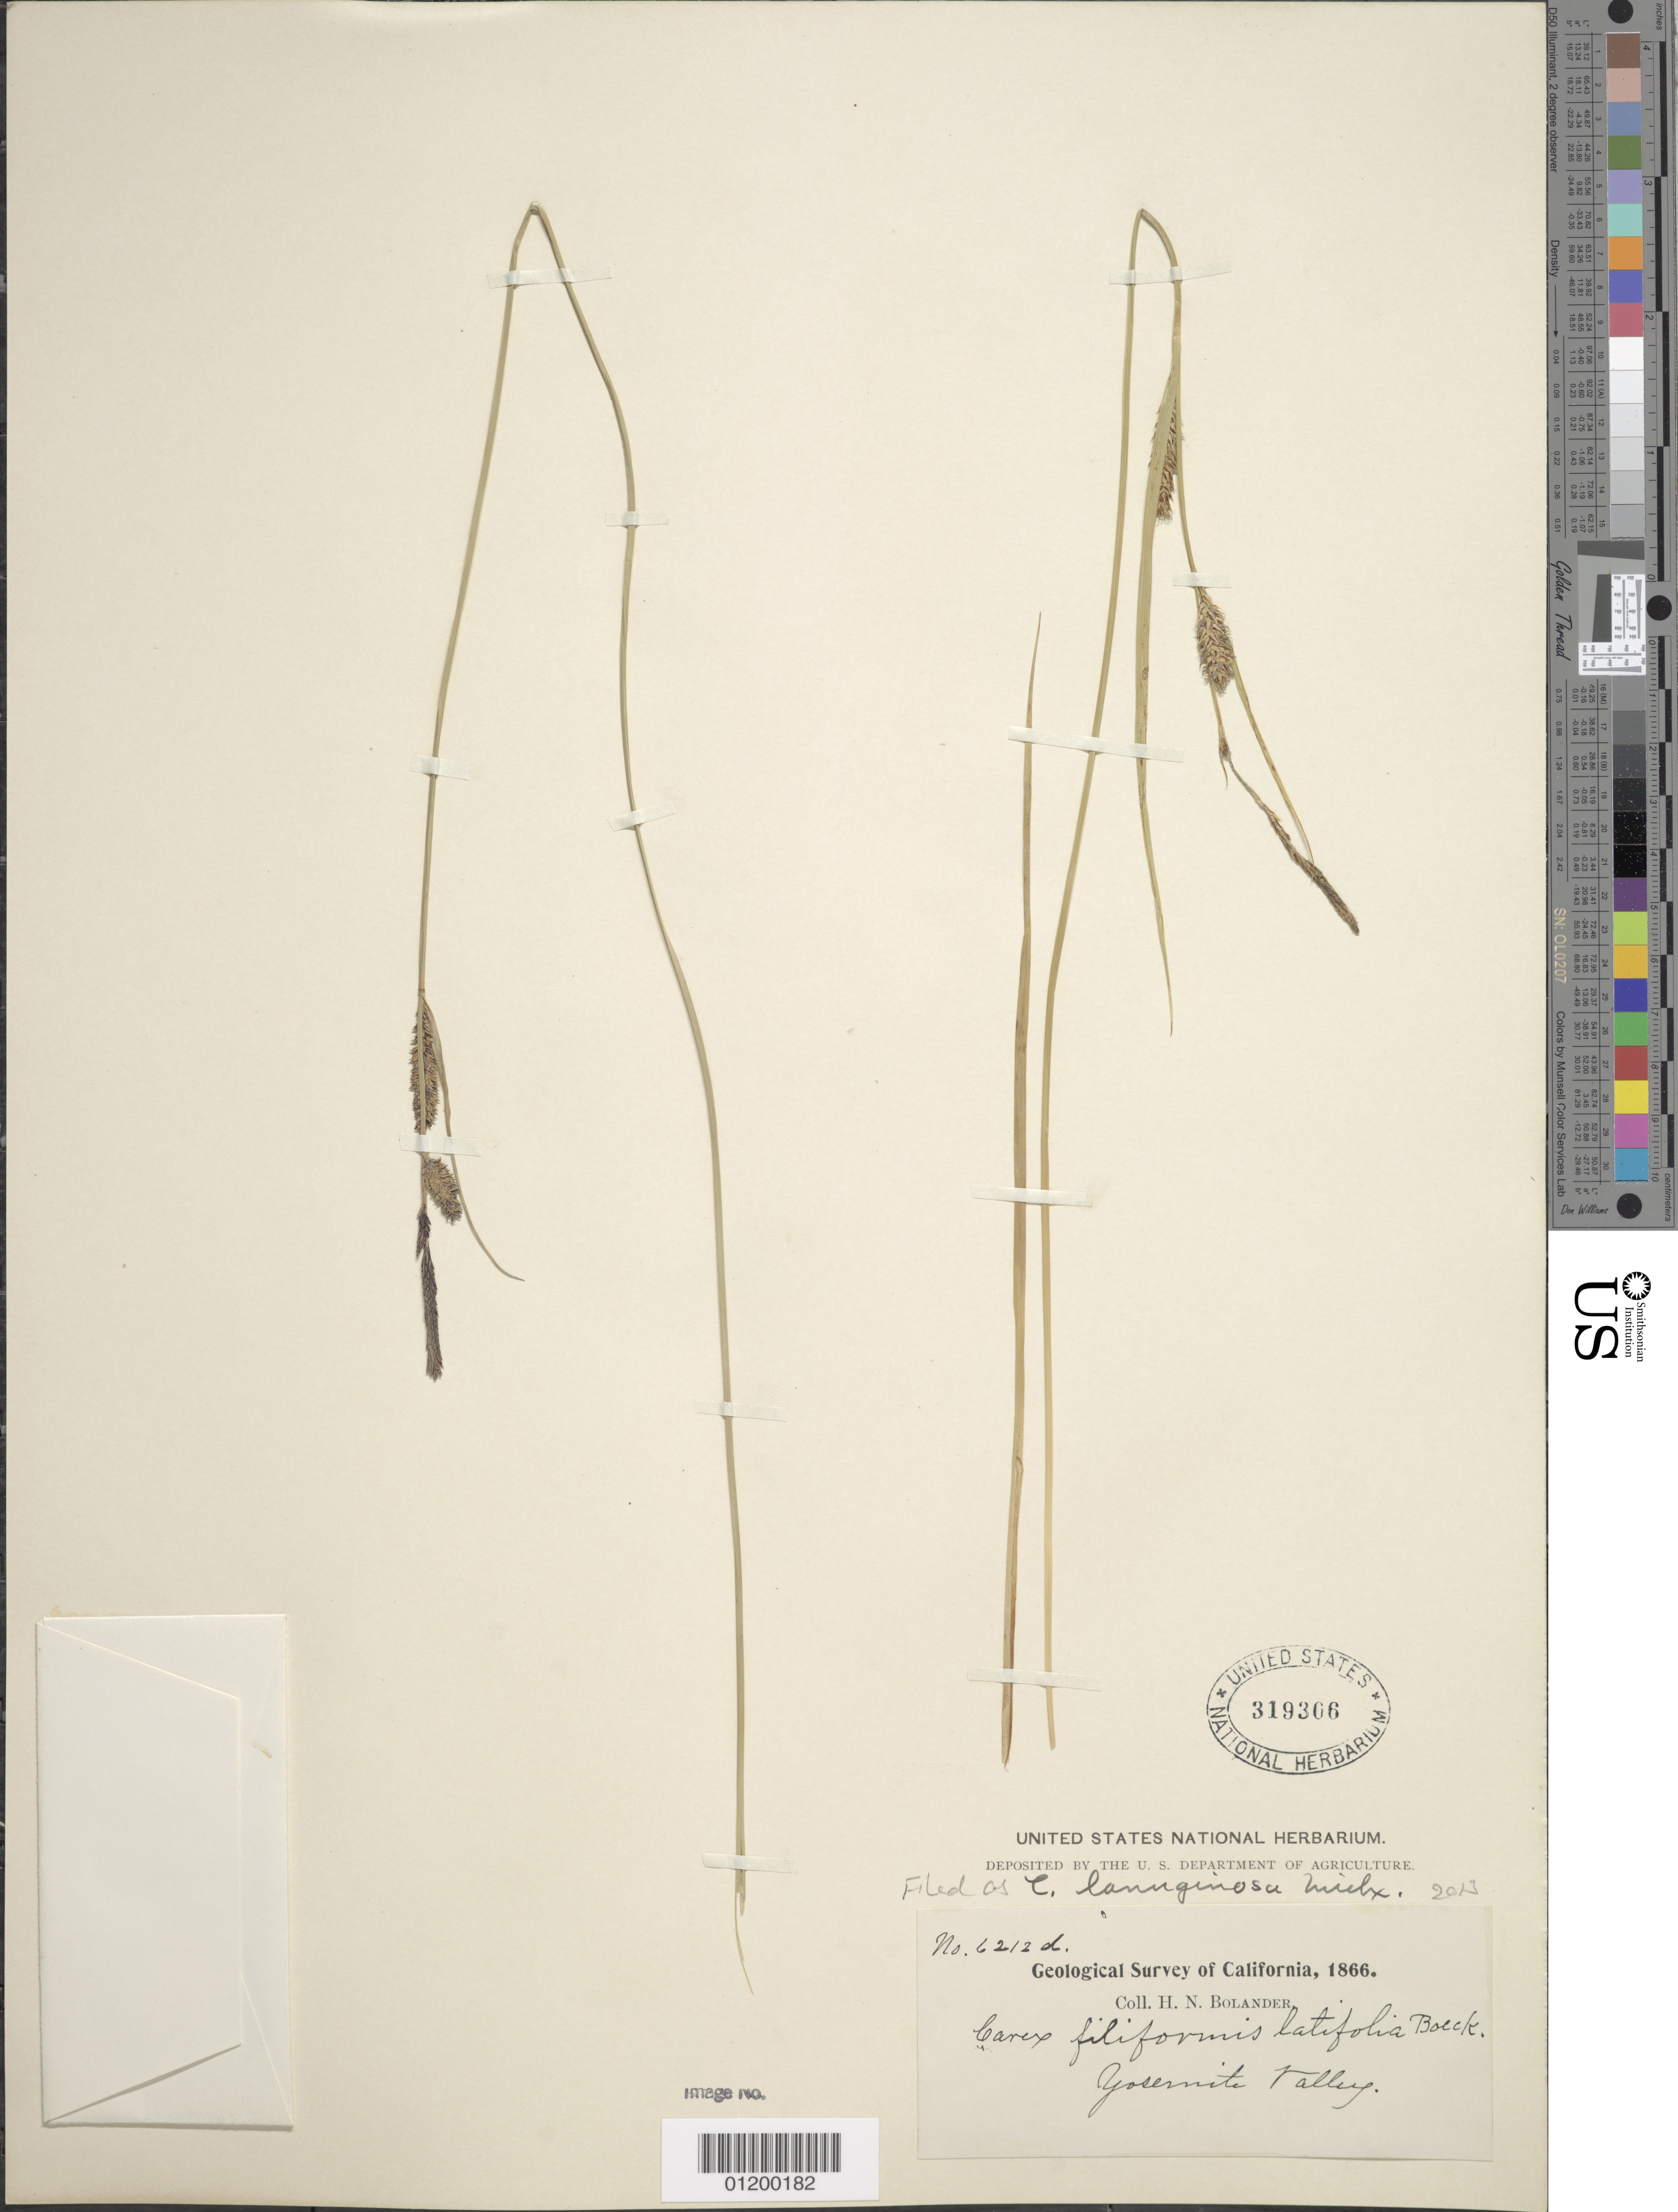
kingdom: Plantae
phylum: Tracheophyta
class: Liliopsida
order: Poales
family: Cyperaceae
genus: Carex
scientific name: Carex pellita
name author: Muhl. ex Willd.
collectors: H. Bolander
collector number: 6212d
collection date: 1866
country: United States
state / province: California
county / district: Mariposa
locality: Yosemite Valley.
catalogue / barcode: US 319306